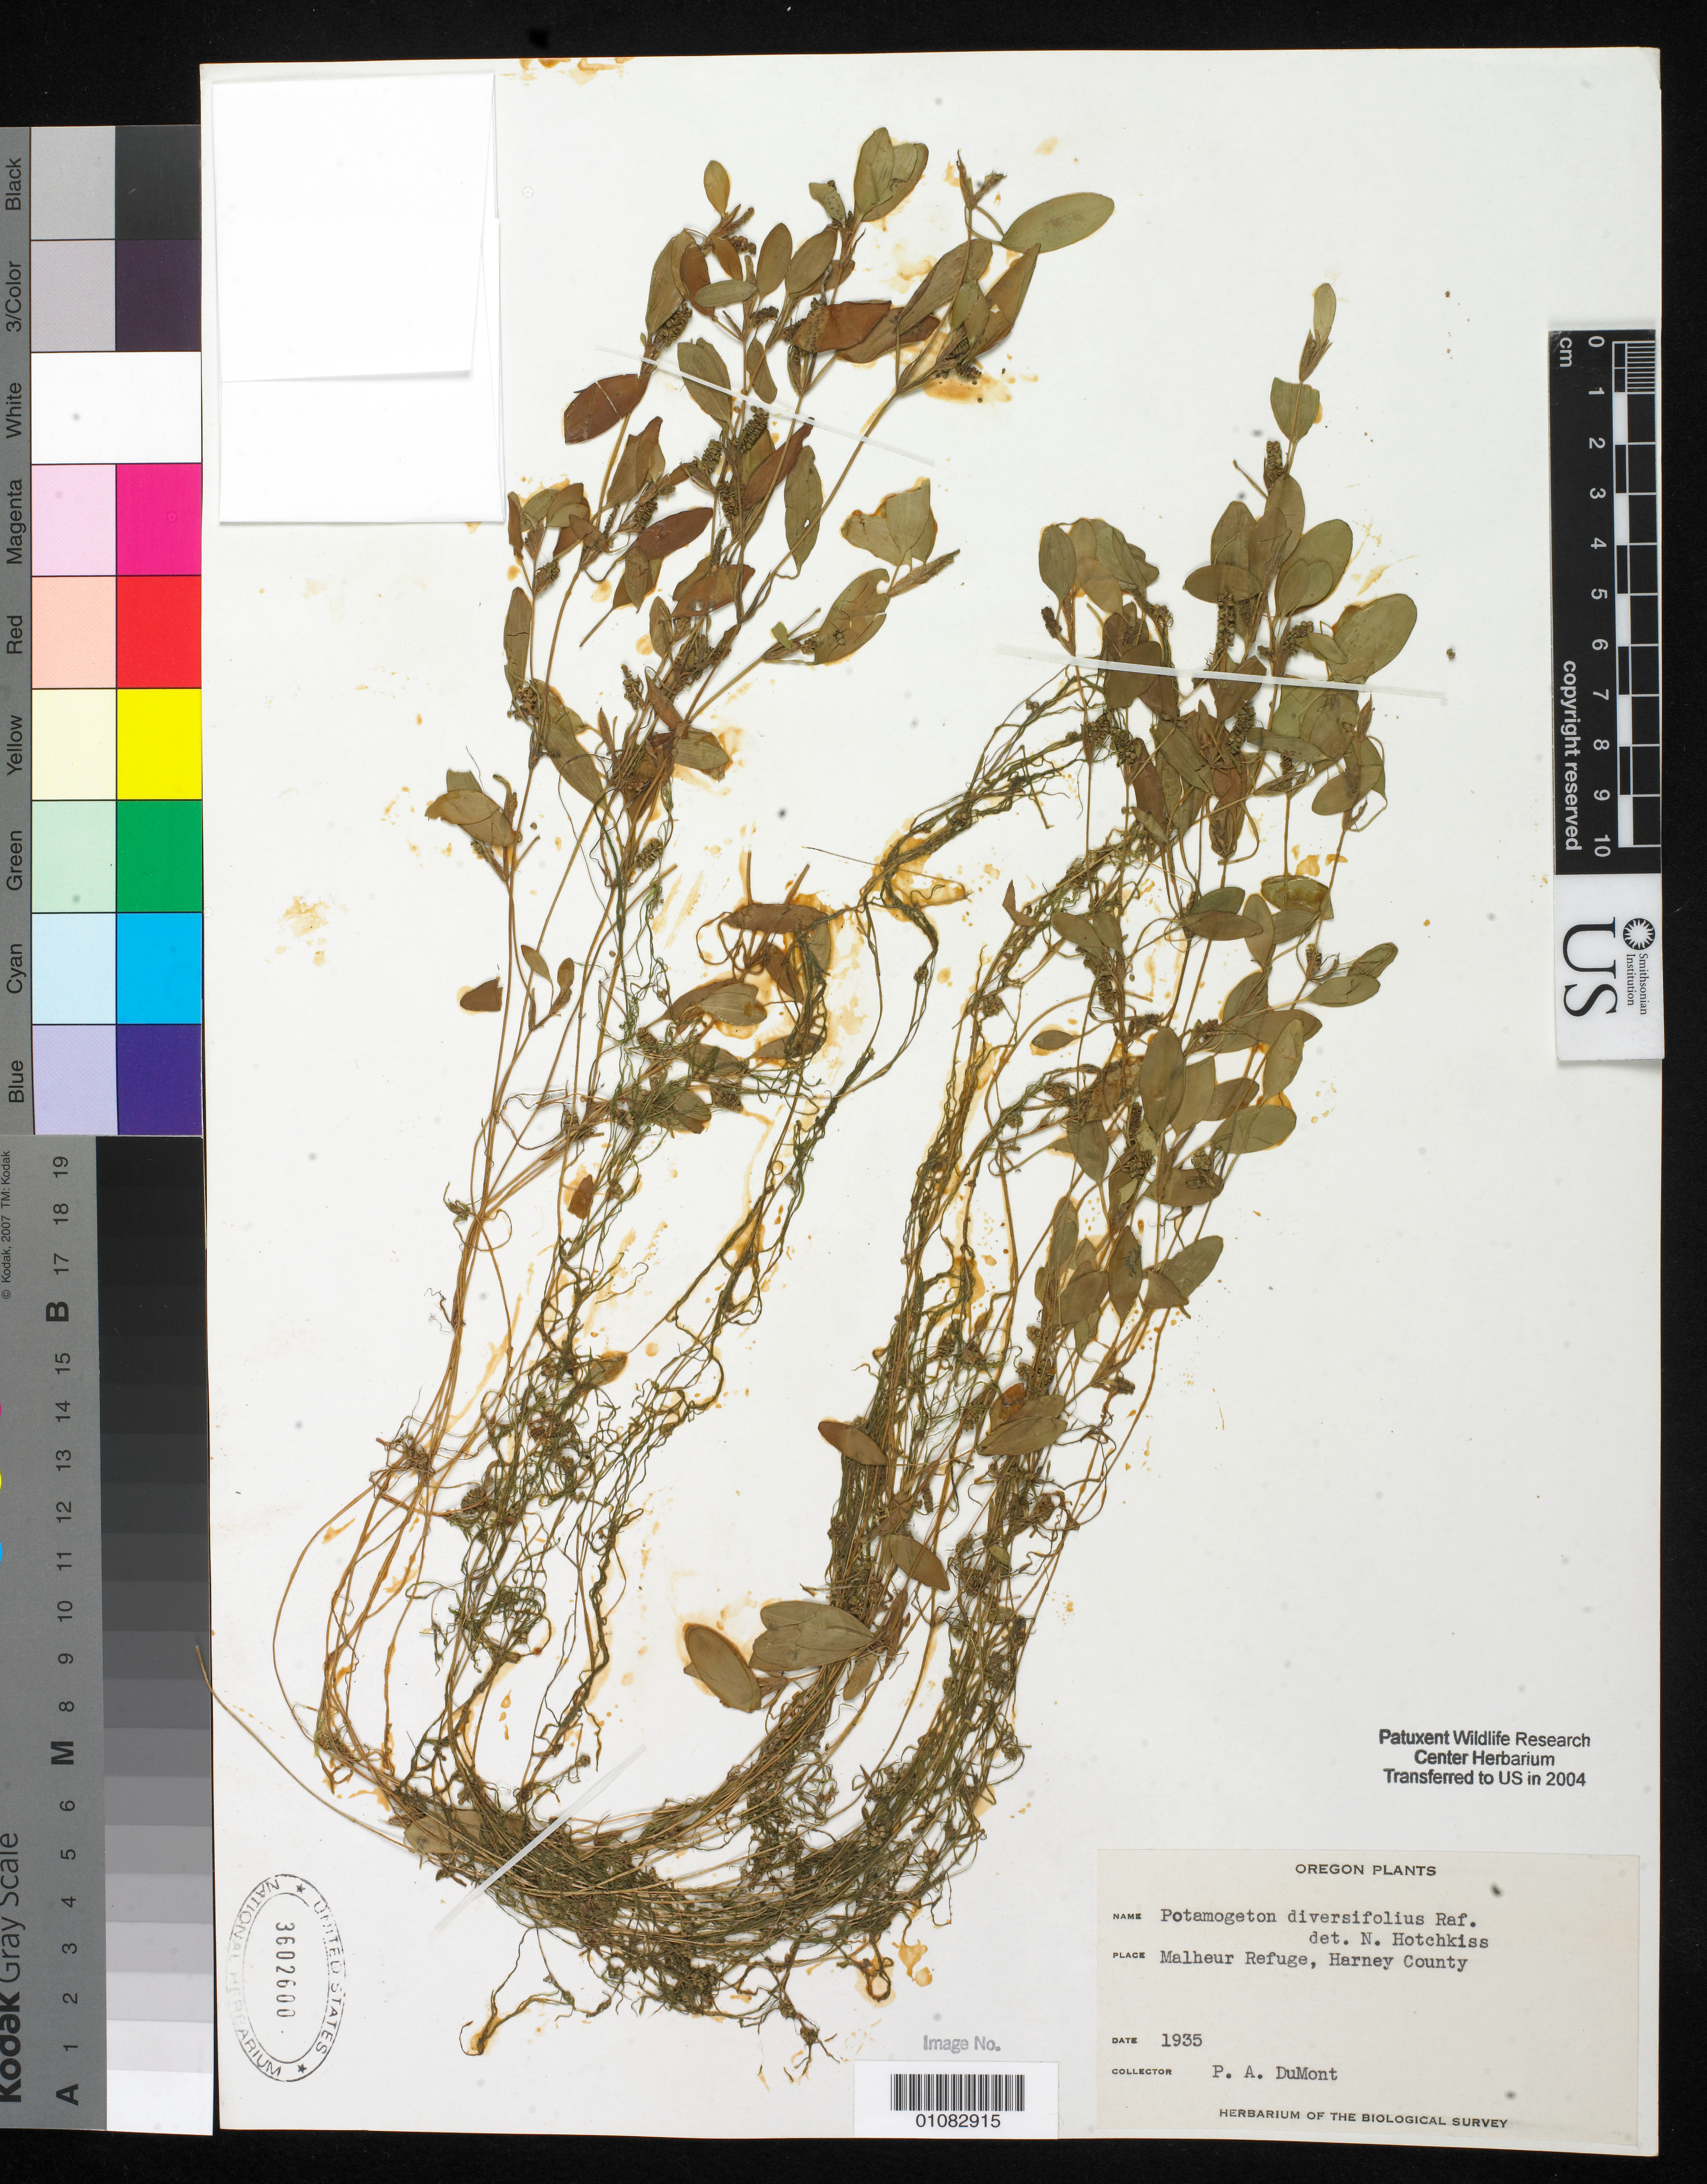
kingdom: Plantae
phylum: Tracheophyta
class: Liliopsida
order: Alismatales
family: Potamogetonaceae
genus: Potamogeton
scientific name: Potamogeton diversifolius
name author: Raf.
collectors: P. Dumont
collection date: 1935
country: United States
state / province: Oregon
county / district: Harney County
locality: Malheur Refuge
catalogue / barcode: US 3602600